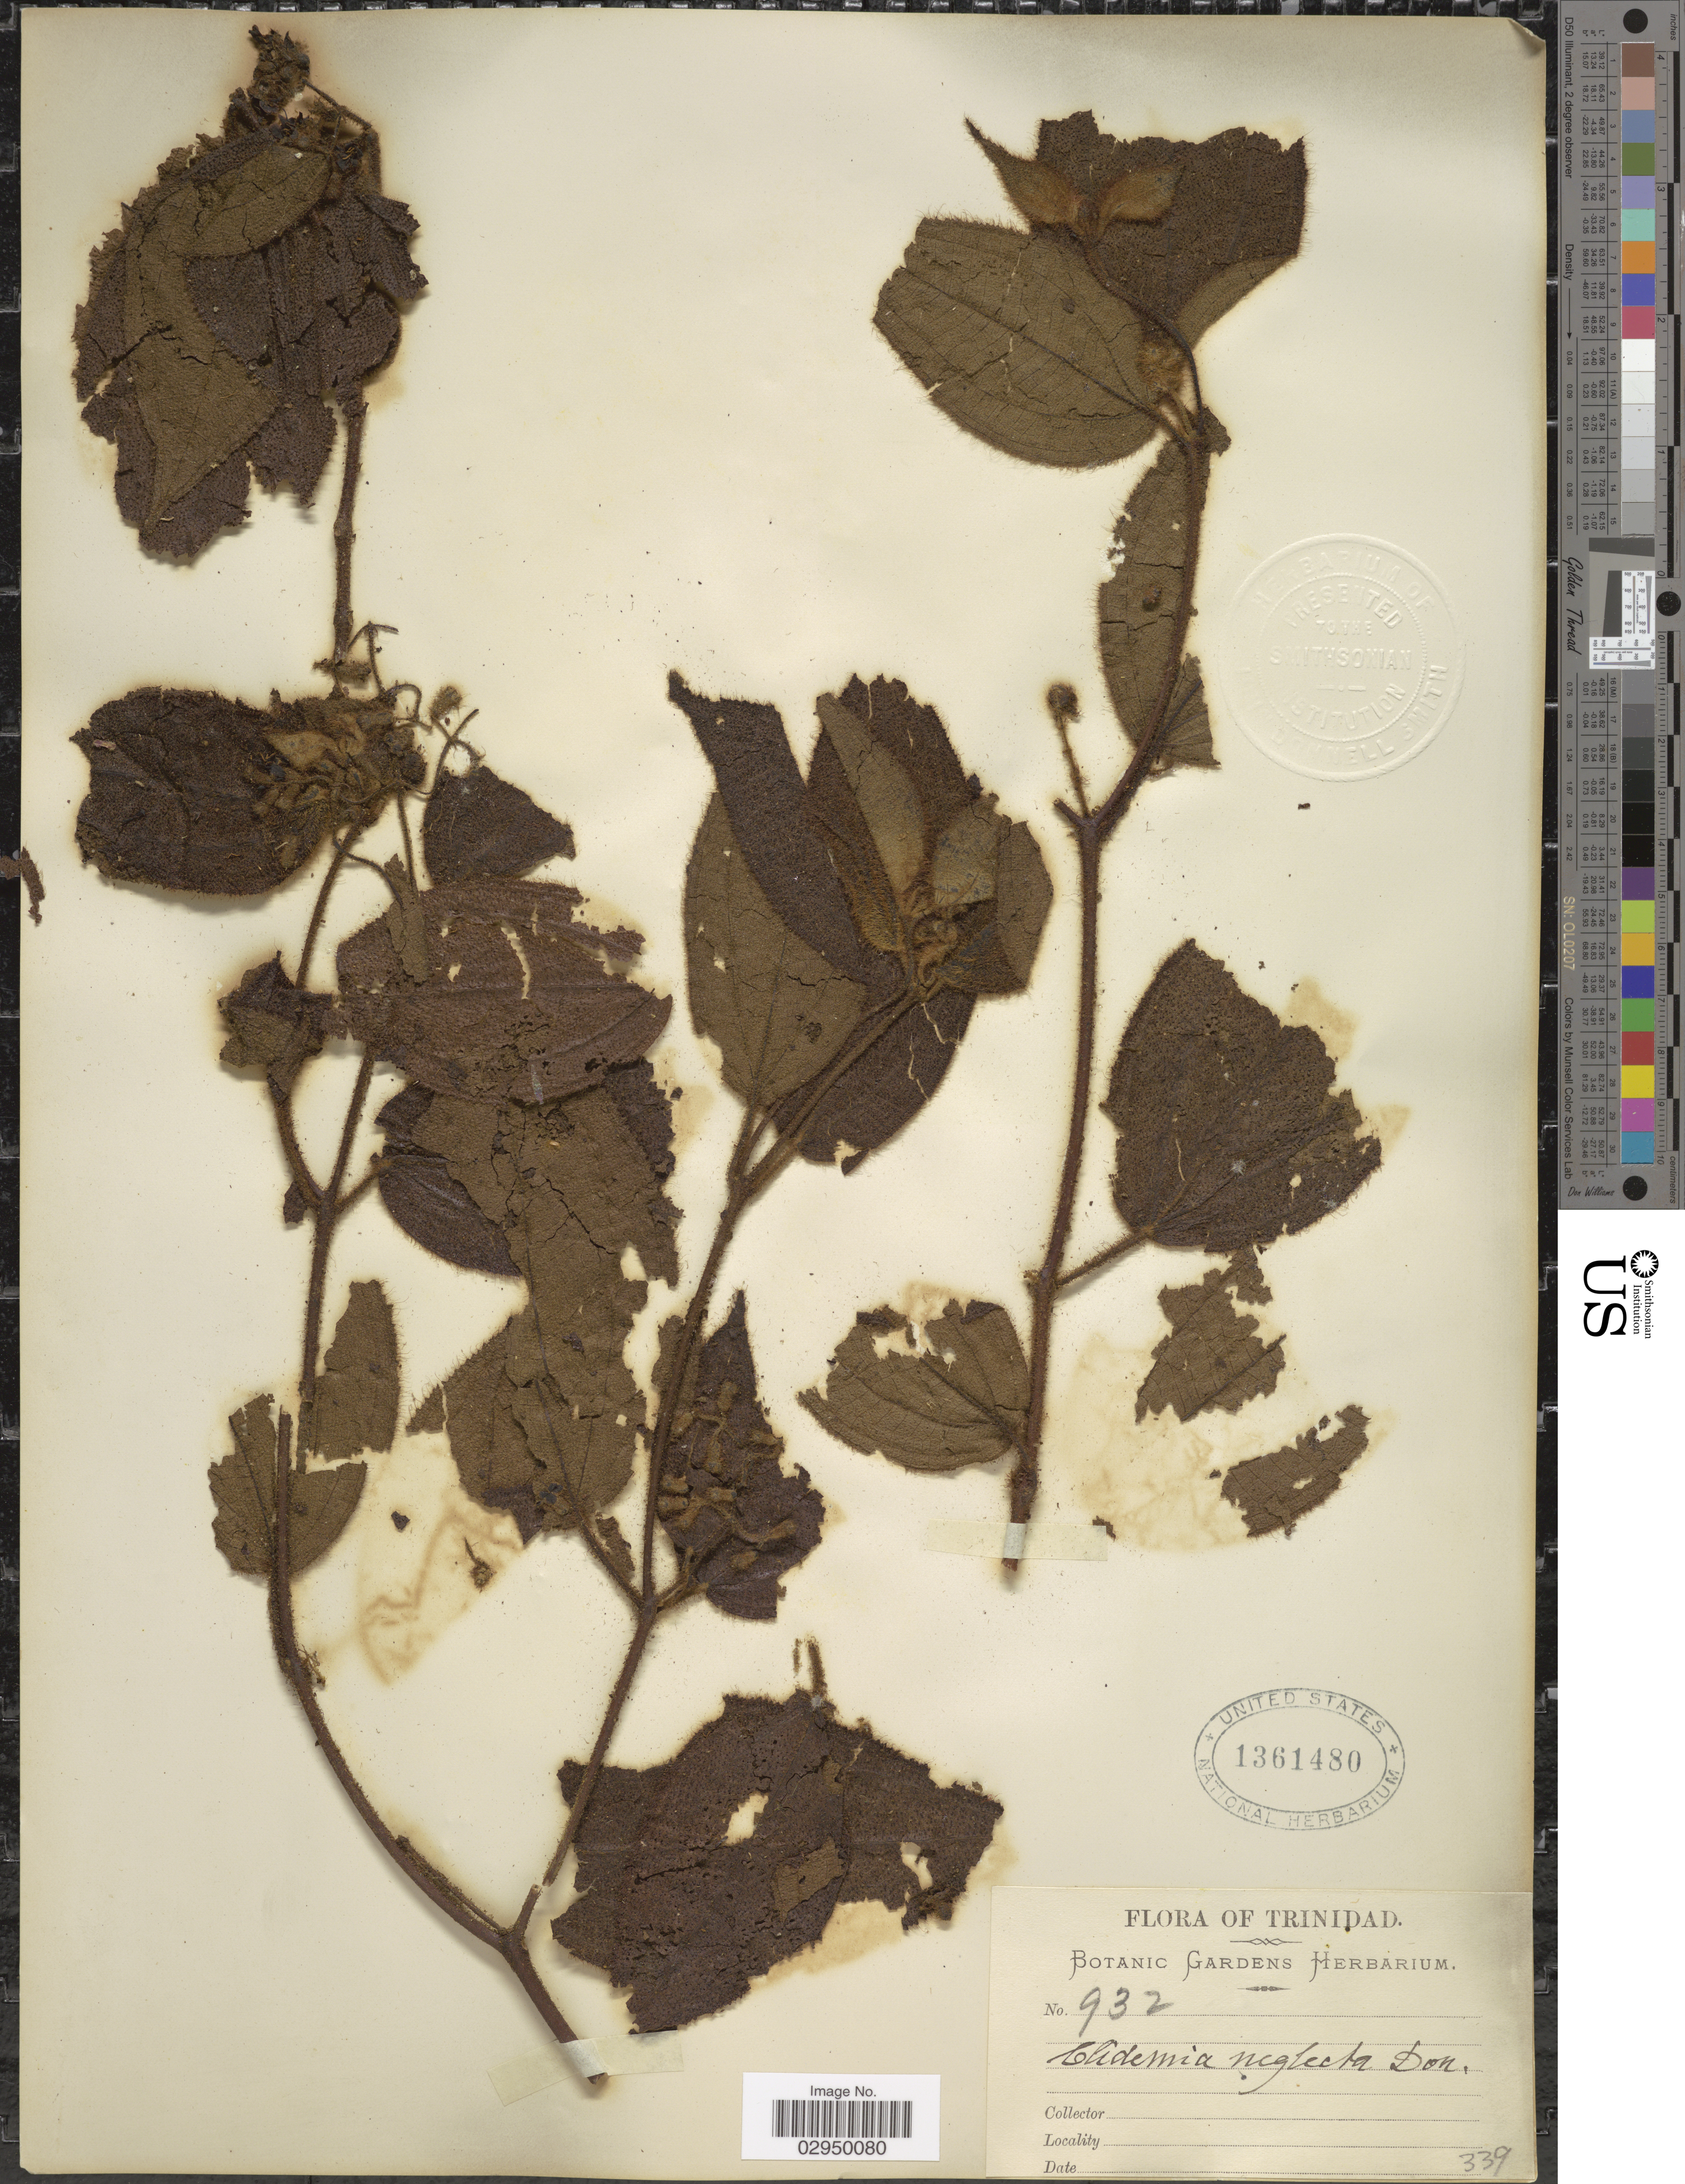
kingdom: Plantae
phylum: Tracheophyta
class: Magnoliopsida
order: Myrtales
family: Melastomataceae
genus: Clidemia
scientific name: Clidemia urceolata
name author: DC.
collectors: ex herb. Botanic Gardens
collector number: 932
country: Trinidad and Tobago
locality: Trinidad.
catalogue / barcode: US 1361480